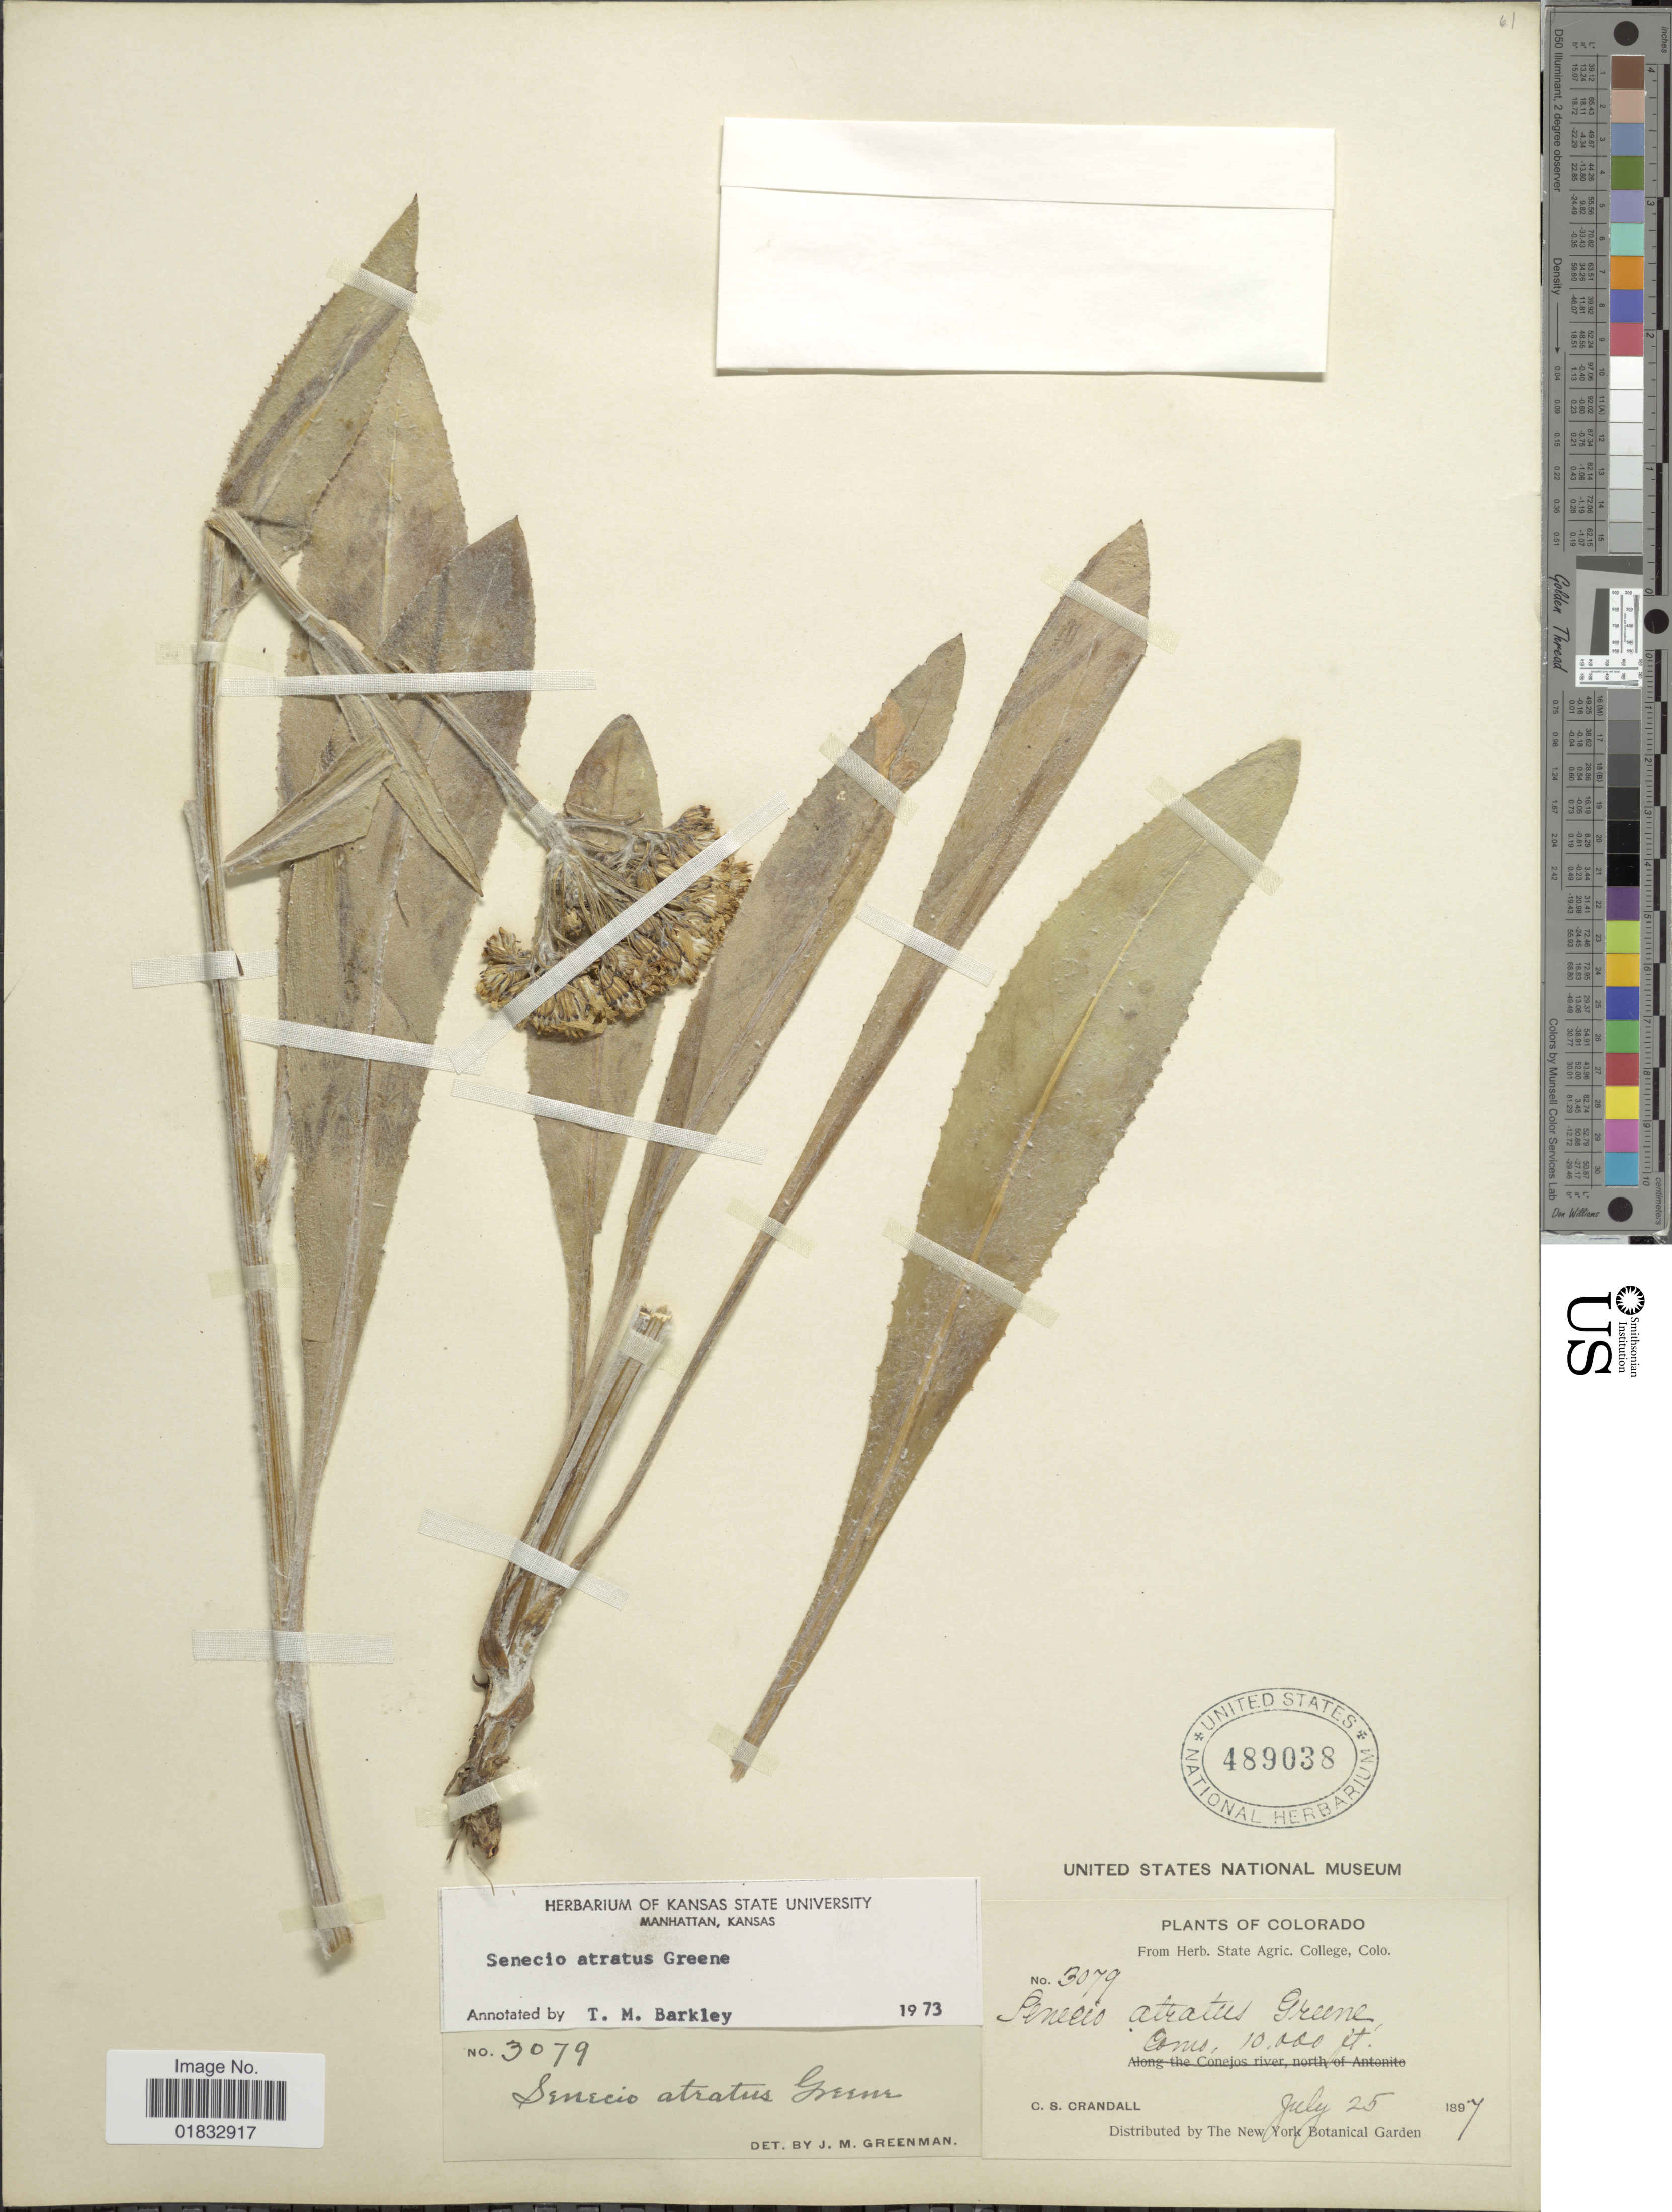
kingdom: Plantae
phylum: Tracheophyta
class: Magnoliopsida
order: Asterales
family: Asteraceae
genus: Senecio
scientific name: Senecio atratus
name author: Greene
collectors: C. Crandall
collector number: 3079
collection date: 1897-07-25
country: United States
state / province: Colorado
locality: Como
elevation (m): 3048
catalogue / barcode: US 489038